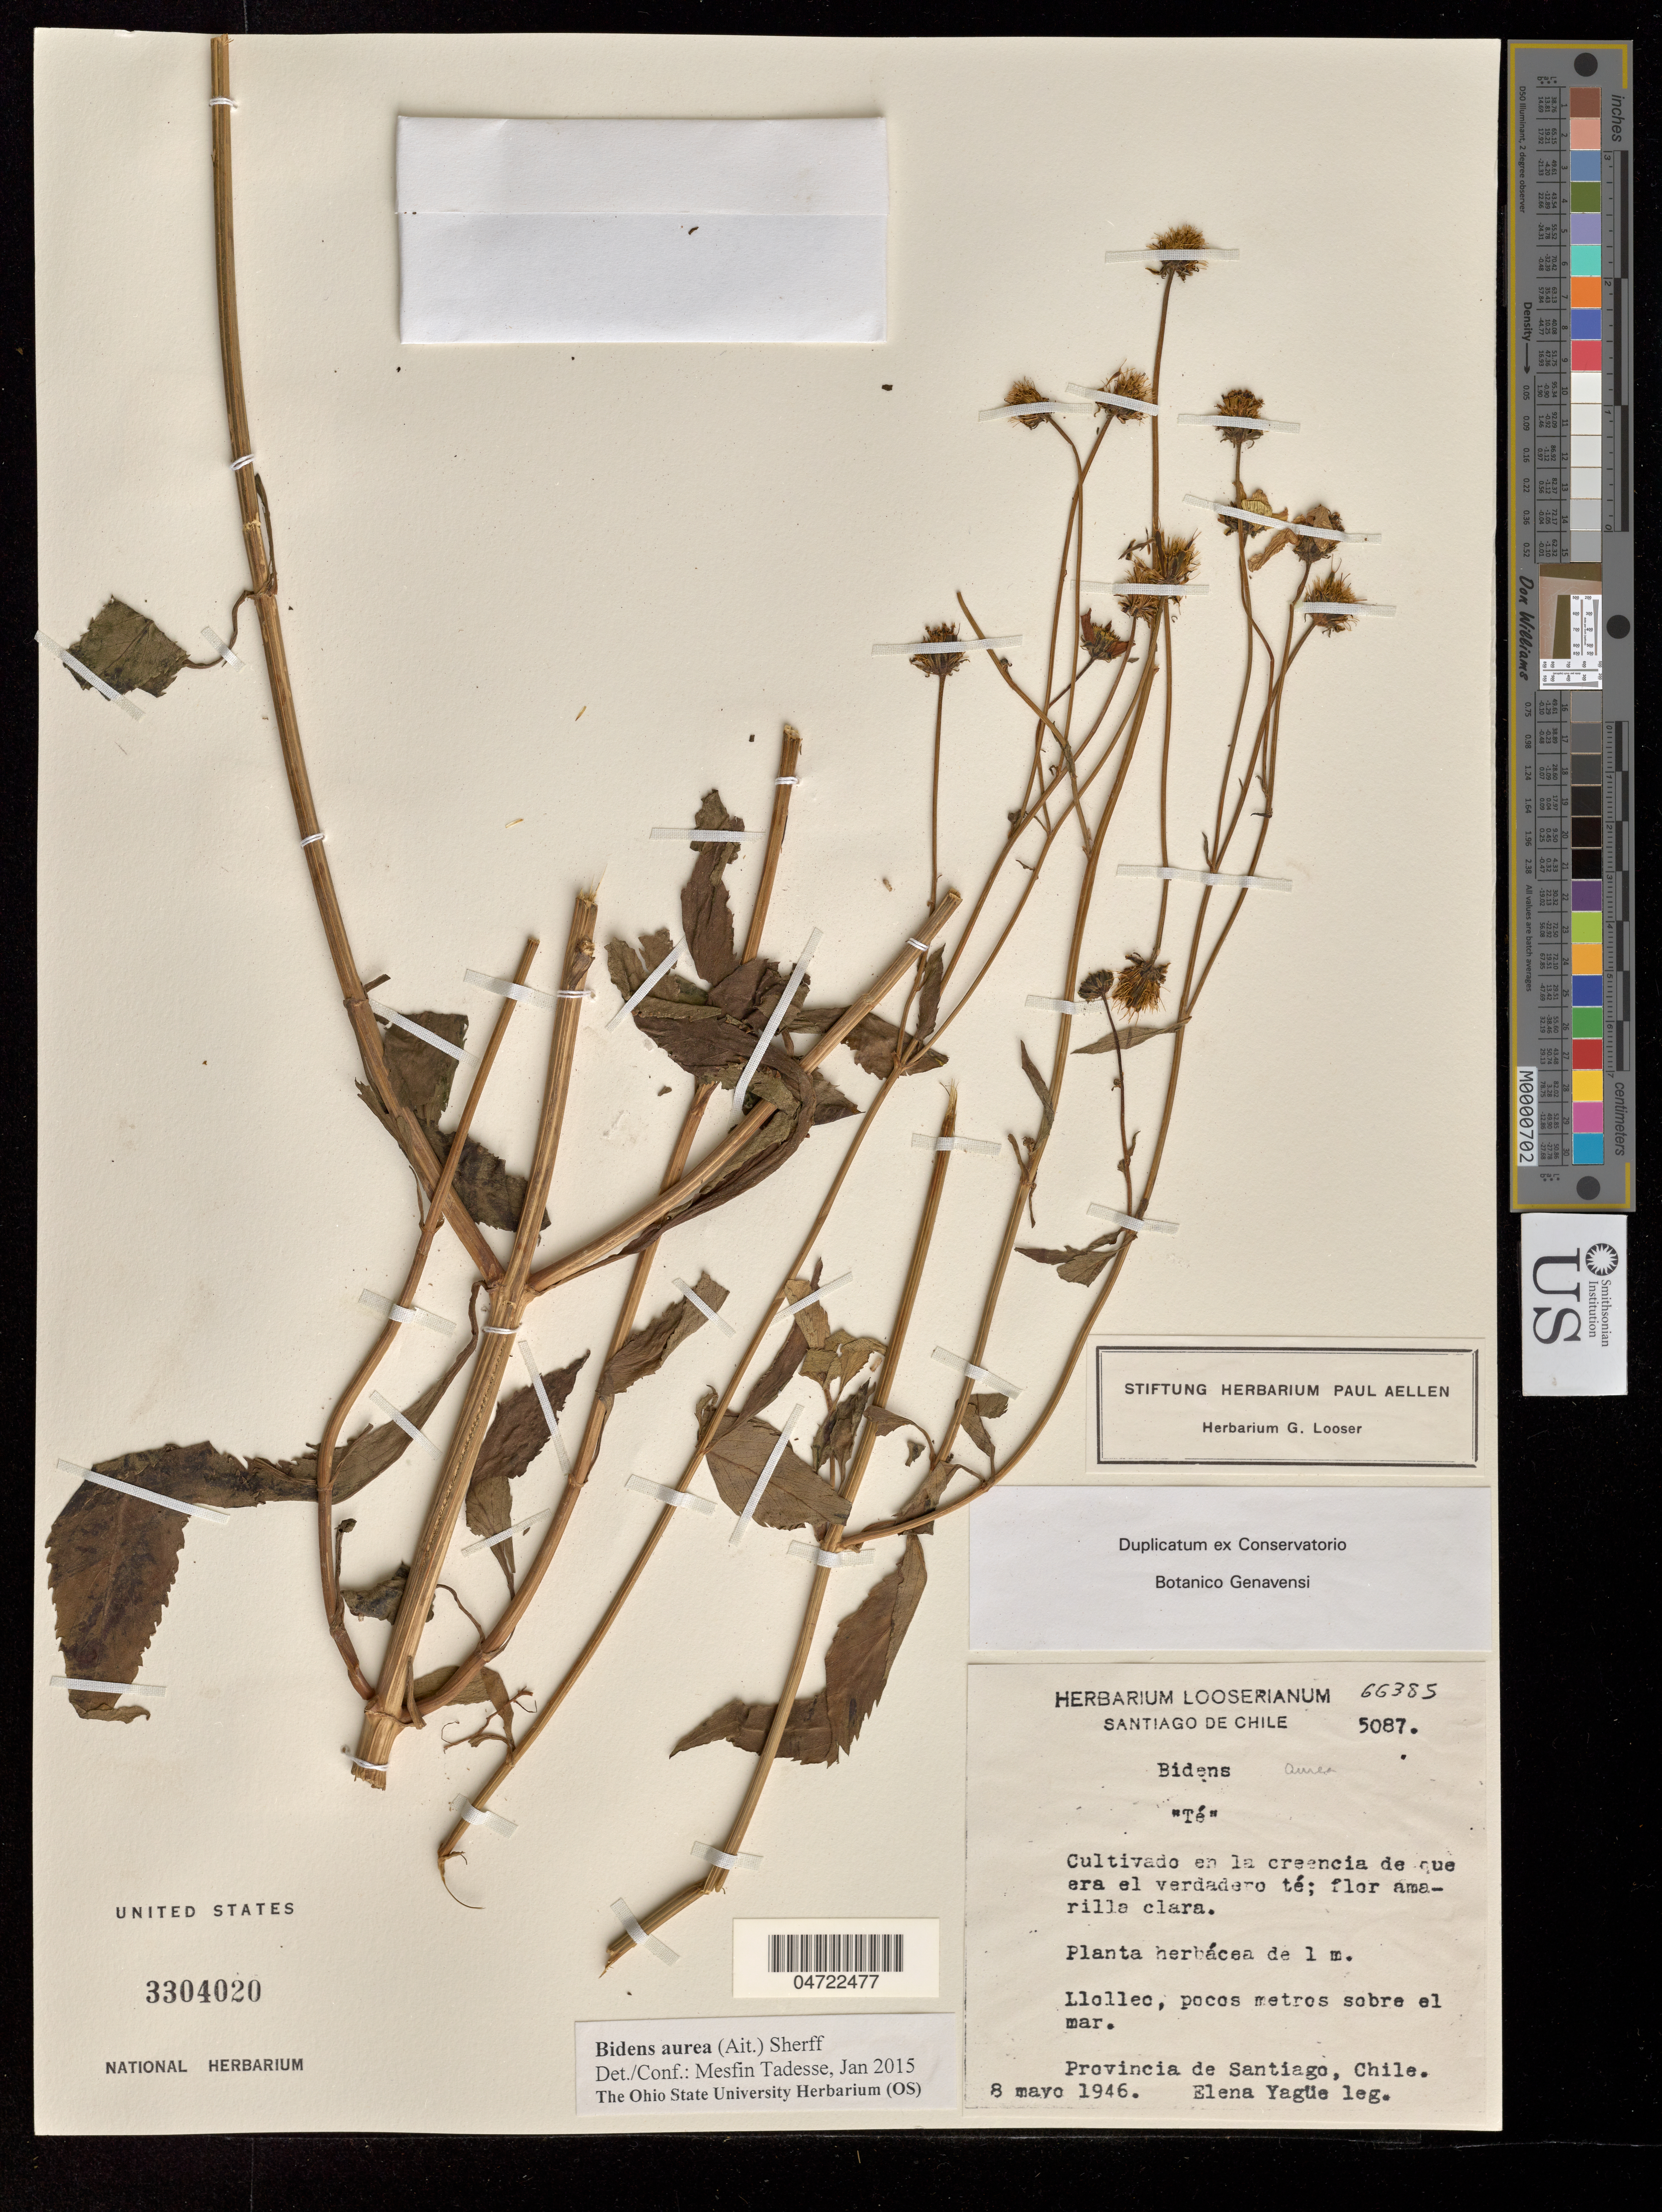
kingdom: Plantae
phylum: Tracheophyta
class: Magnoliopsida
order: Asterales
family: Asteraceae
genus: Bidens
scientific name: Bidens aurea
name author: (Aiton) Sherff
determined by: Tadesse, M.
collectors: E. Yagüe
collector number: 5087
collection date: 1946-05-08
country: Chile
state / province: Región Metropolitana (RM)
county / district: Santiago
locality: En la crencia de que era el verdadero Te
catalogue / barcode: US 3304020